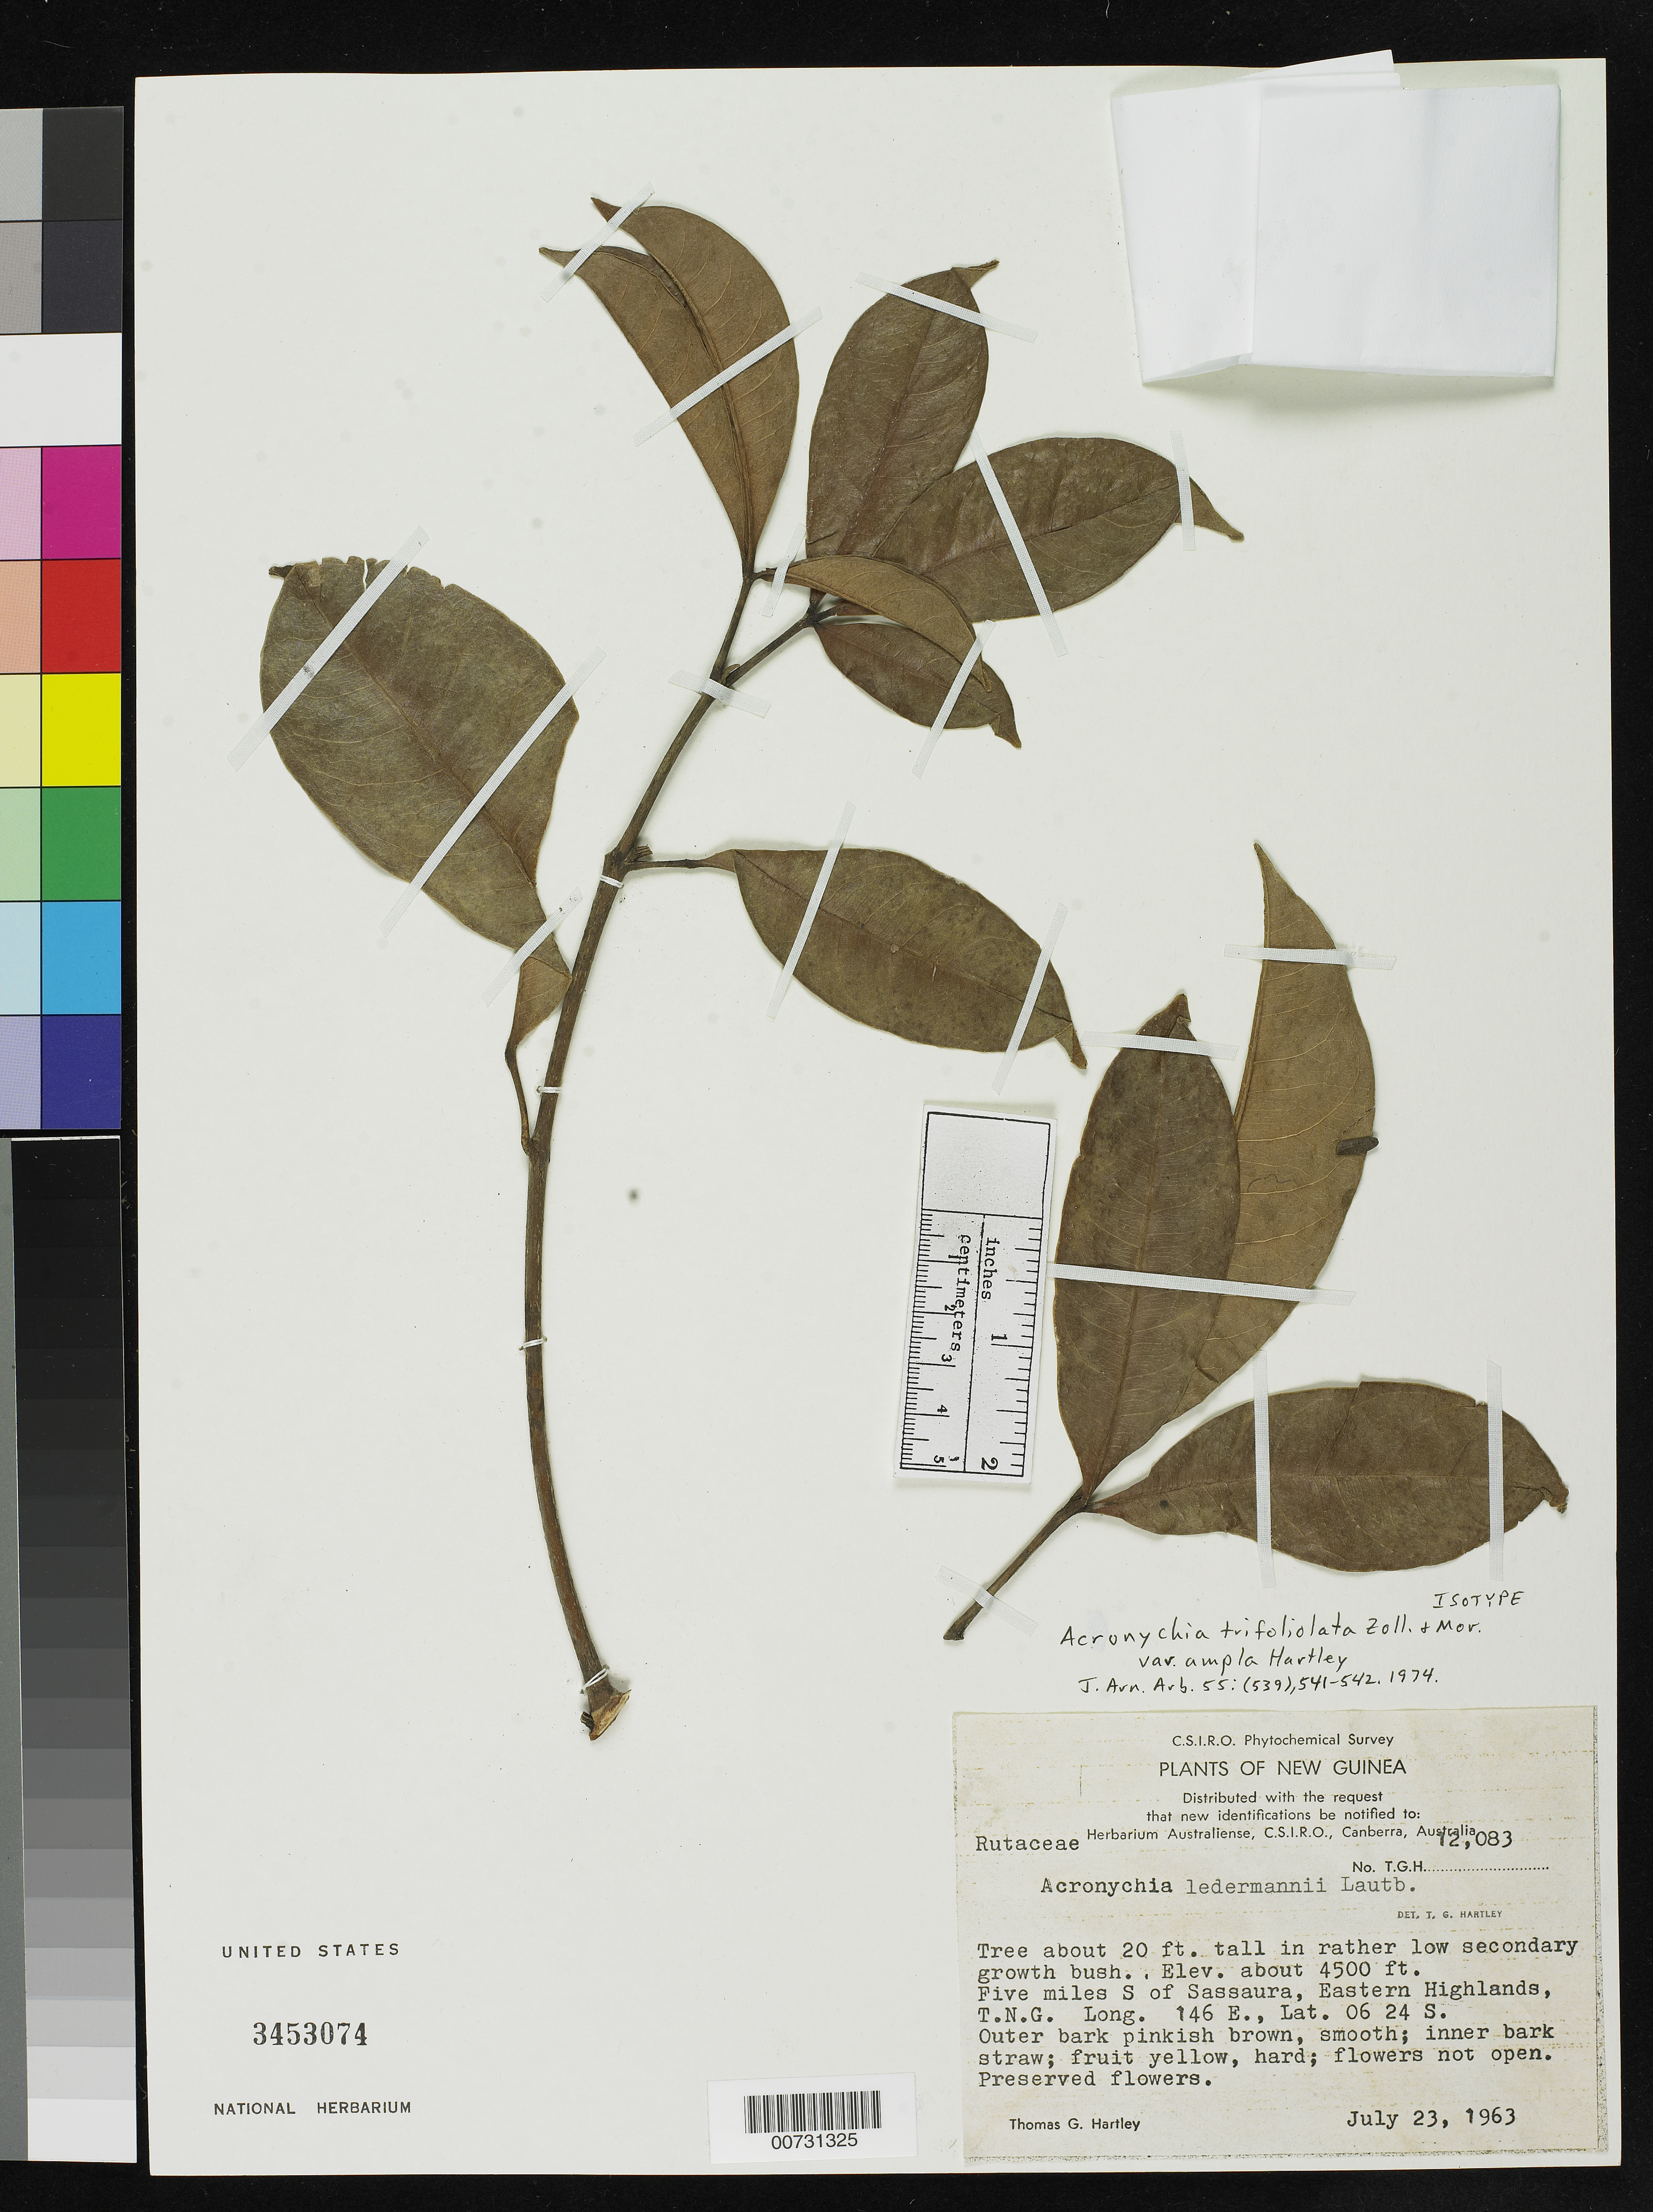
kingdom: Plantae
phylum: Tracheophyta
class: Magnoliopsida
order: Sapindales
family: Rutaceae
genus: Acronychia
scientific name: Acronychia trifoliolata var. ampla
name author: T.G. Hartley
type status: Isotype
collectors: T. G. Hartley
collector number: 12083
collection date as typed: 23 Jul 1963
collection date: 1963-07-23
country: Papua New Guinea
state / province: Eastern Highlands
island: New Guinea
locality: Five miles S of Sassaura, Eastern Highlands, T.N.G.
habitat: In rather low secondary growth bush.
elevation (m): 1372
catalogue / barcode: US 3453074